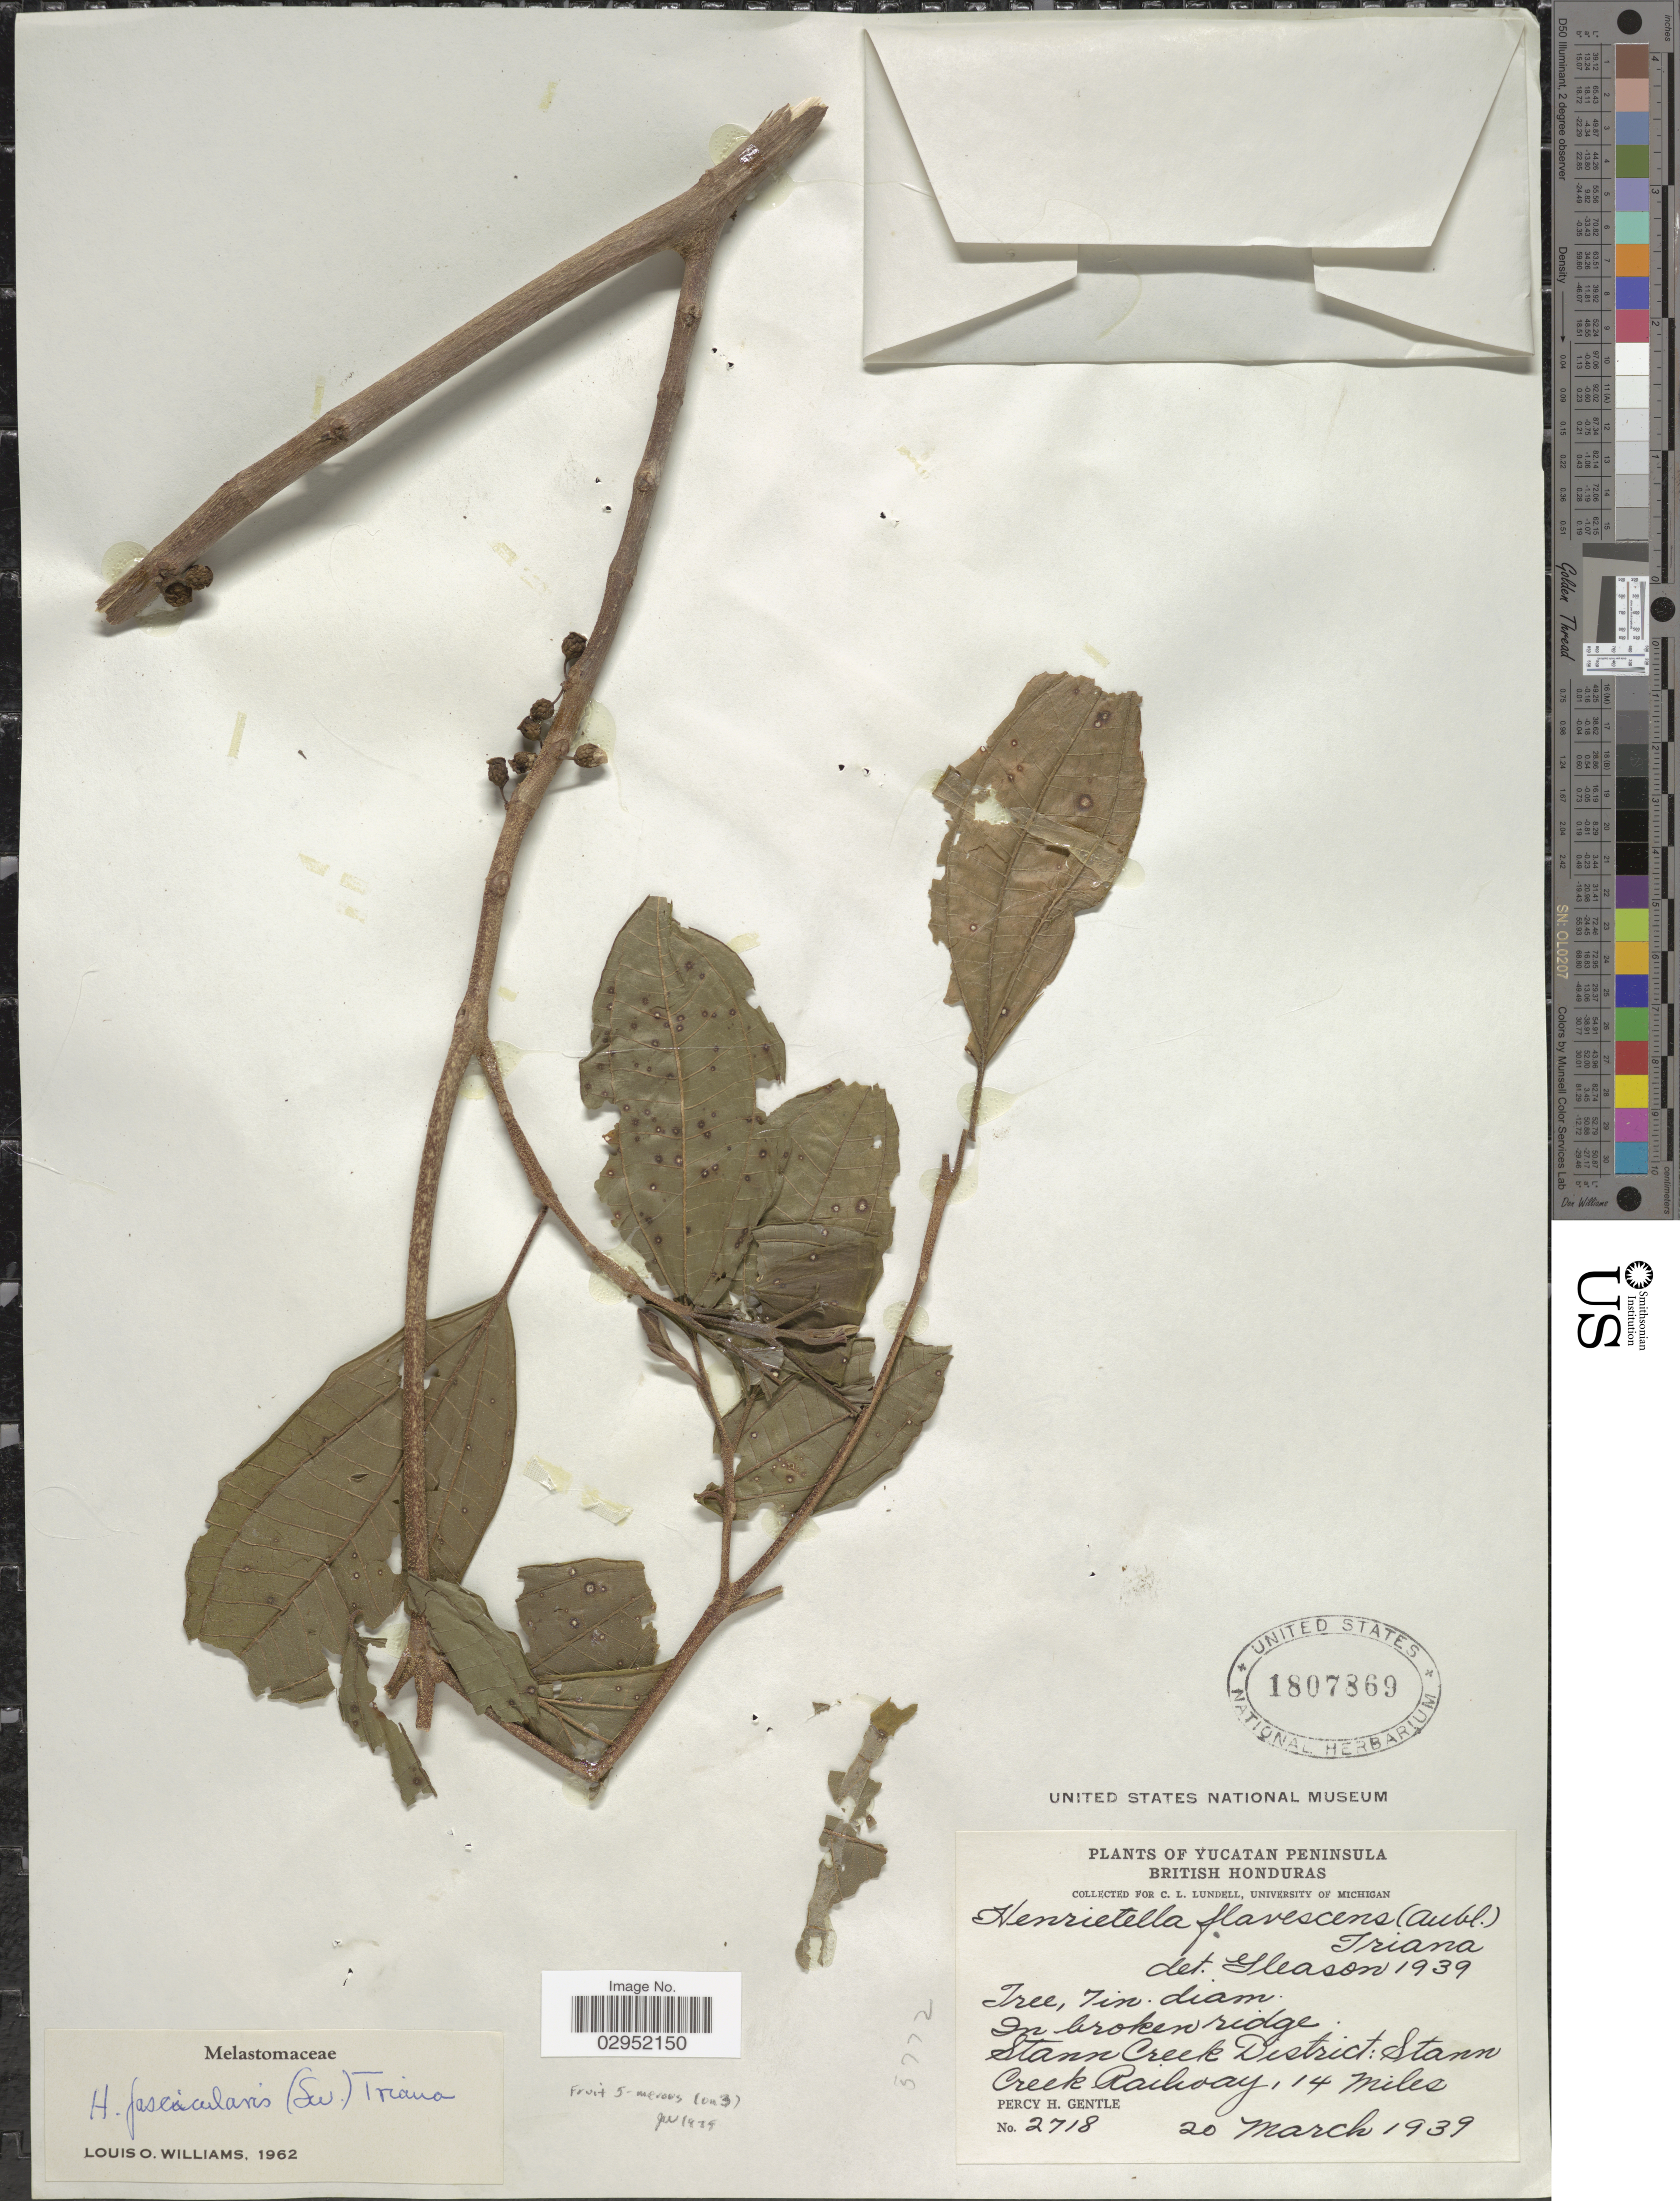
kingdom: Plantae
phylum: Tracheophyta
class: Magnoliopsida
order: Myrtales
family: Melastomataceae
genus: Henriettea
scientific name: Henriettea fascicularis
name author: (Sw.) M. Gómez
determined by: Almeda, F.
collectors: P. H. Gentle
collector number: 2718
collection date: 1939-03-20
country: Belize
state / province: Stann Creek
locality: Yucatan Peninsula. British Honduras. Stann Creek District: Stann Creek Railway, 14 Miles.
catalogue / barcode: US 1807869